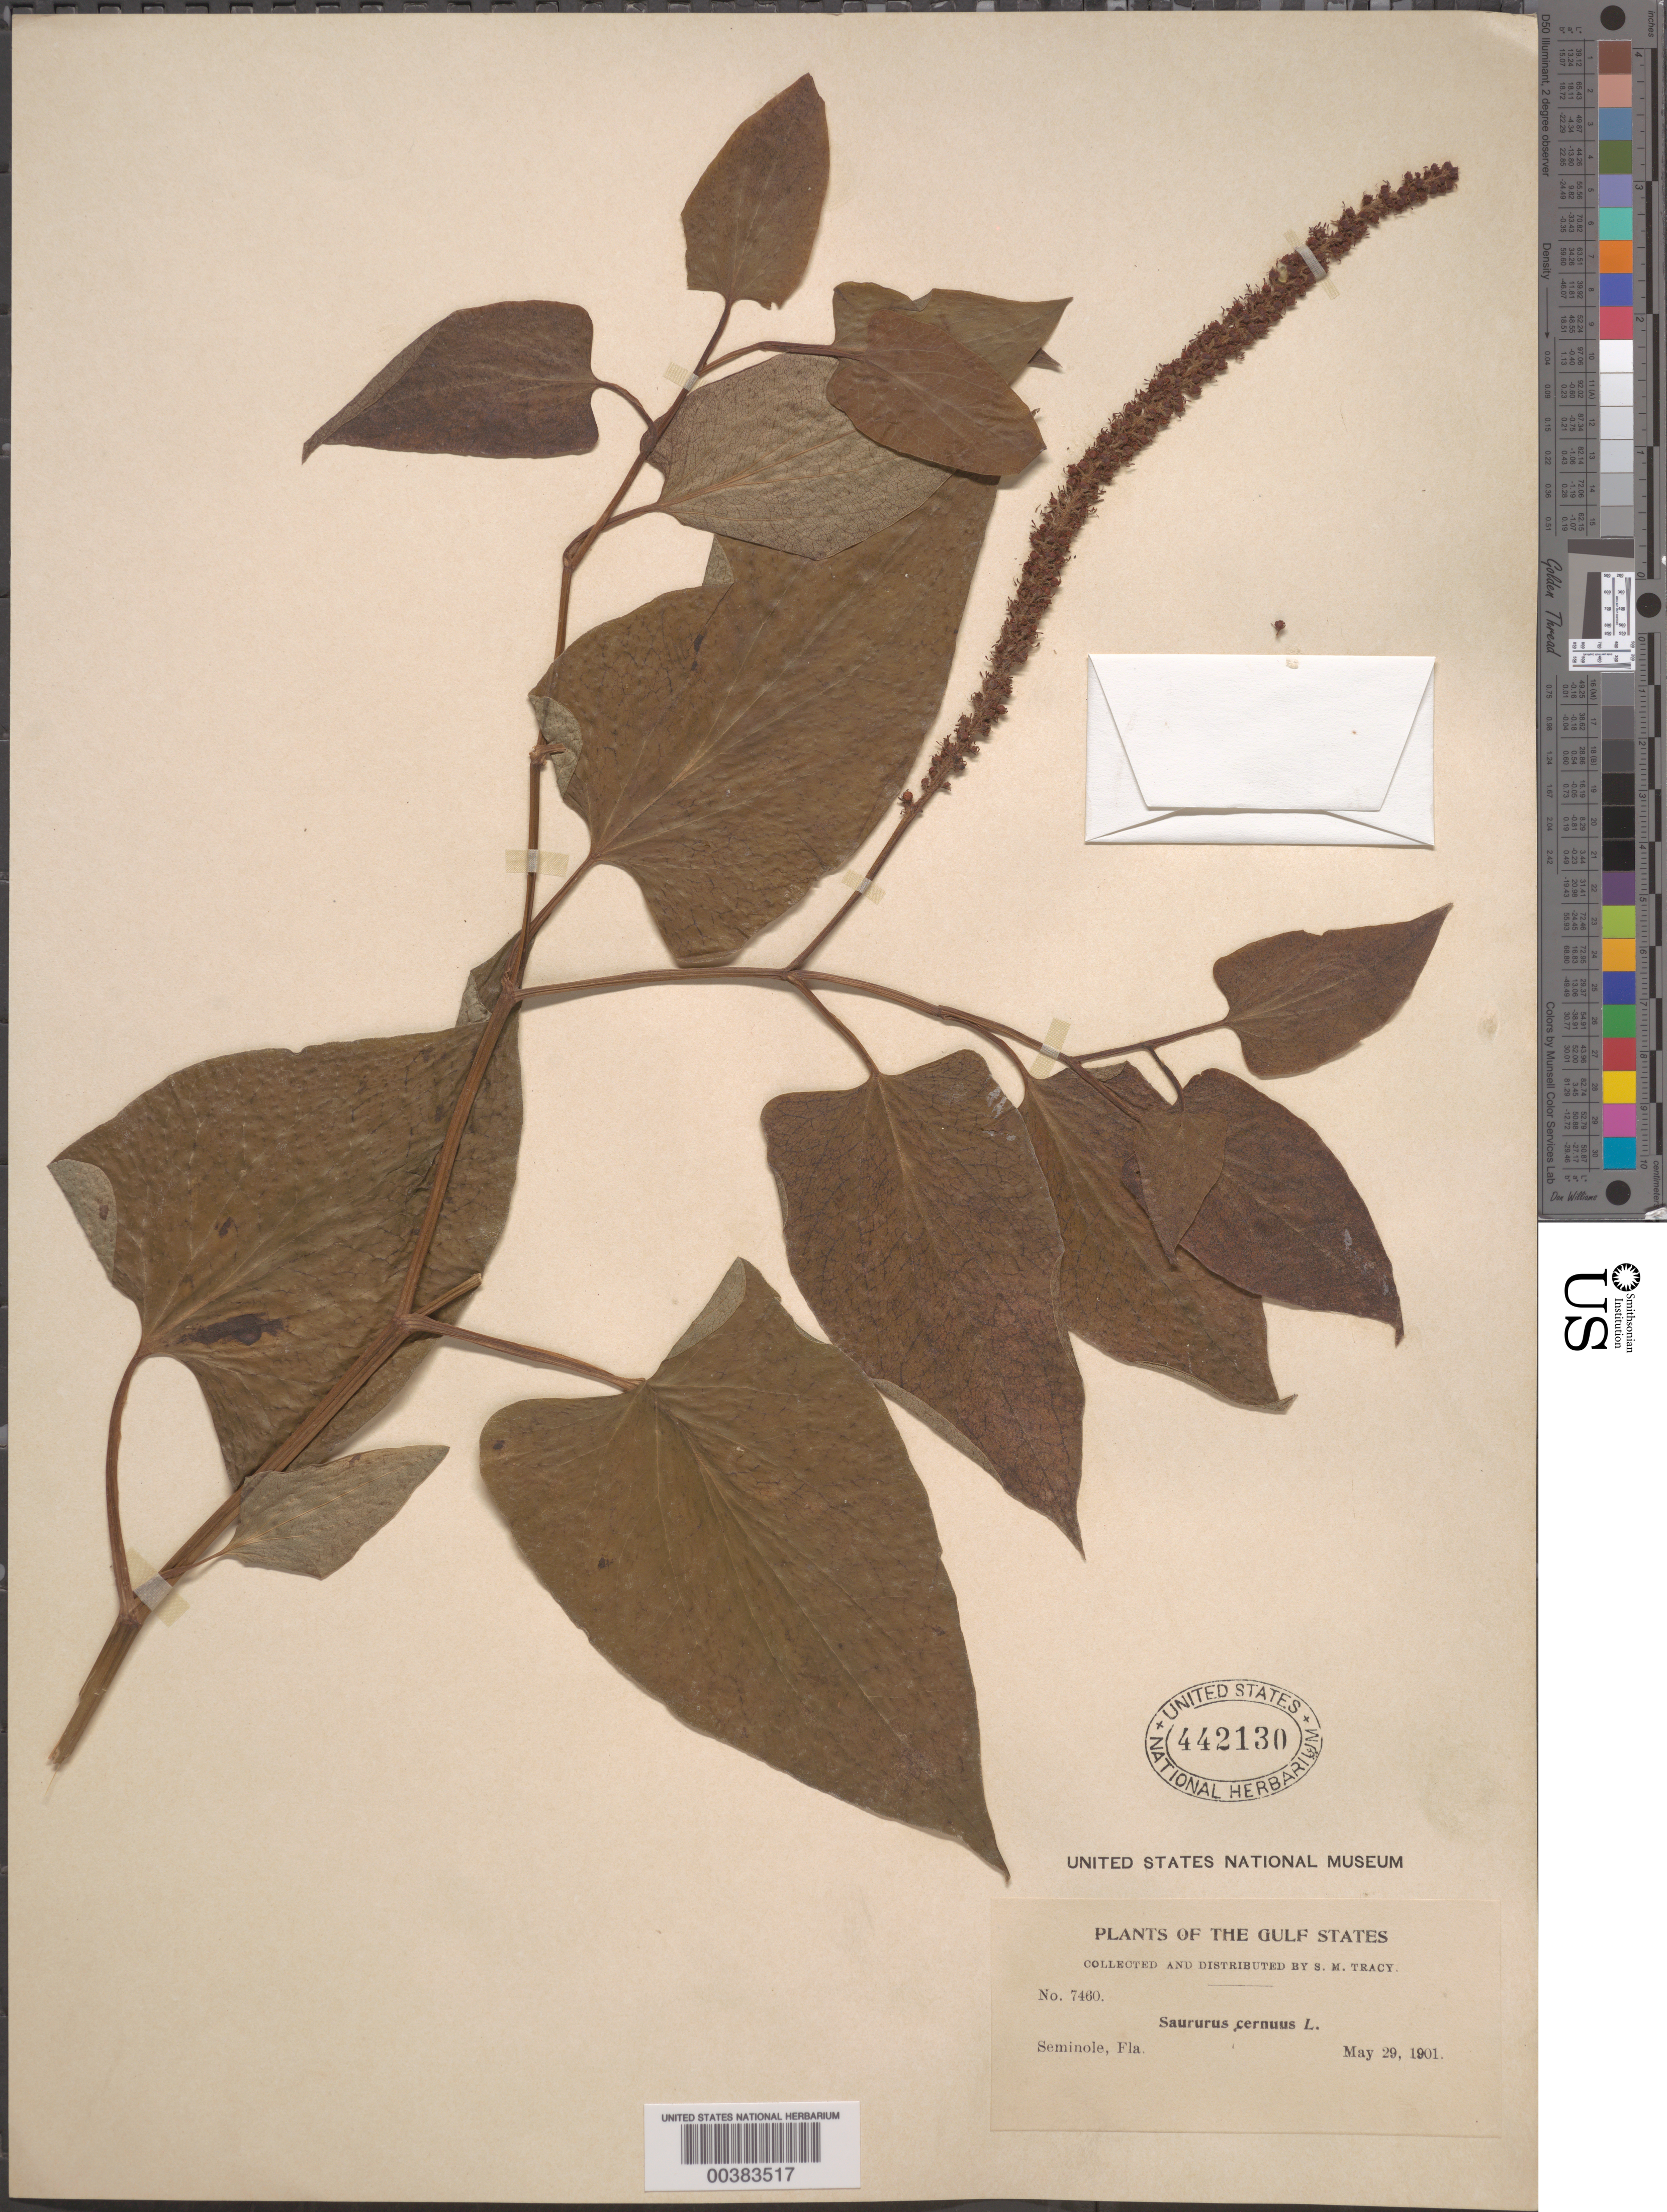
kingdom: Plantae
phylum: Tracheophyta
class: Magnoliopsida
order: Piperales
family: Saururaceae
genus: Saururus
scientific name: Saururus cernuus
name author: L.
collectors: S. M. Tracy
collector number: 7460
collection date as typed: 29 May 1901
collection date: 1901-05-29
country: United States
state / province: Florida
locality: Seminole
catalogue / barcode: US 442130